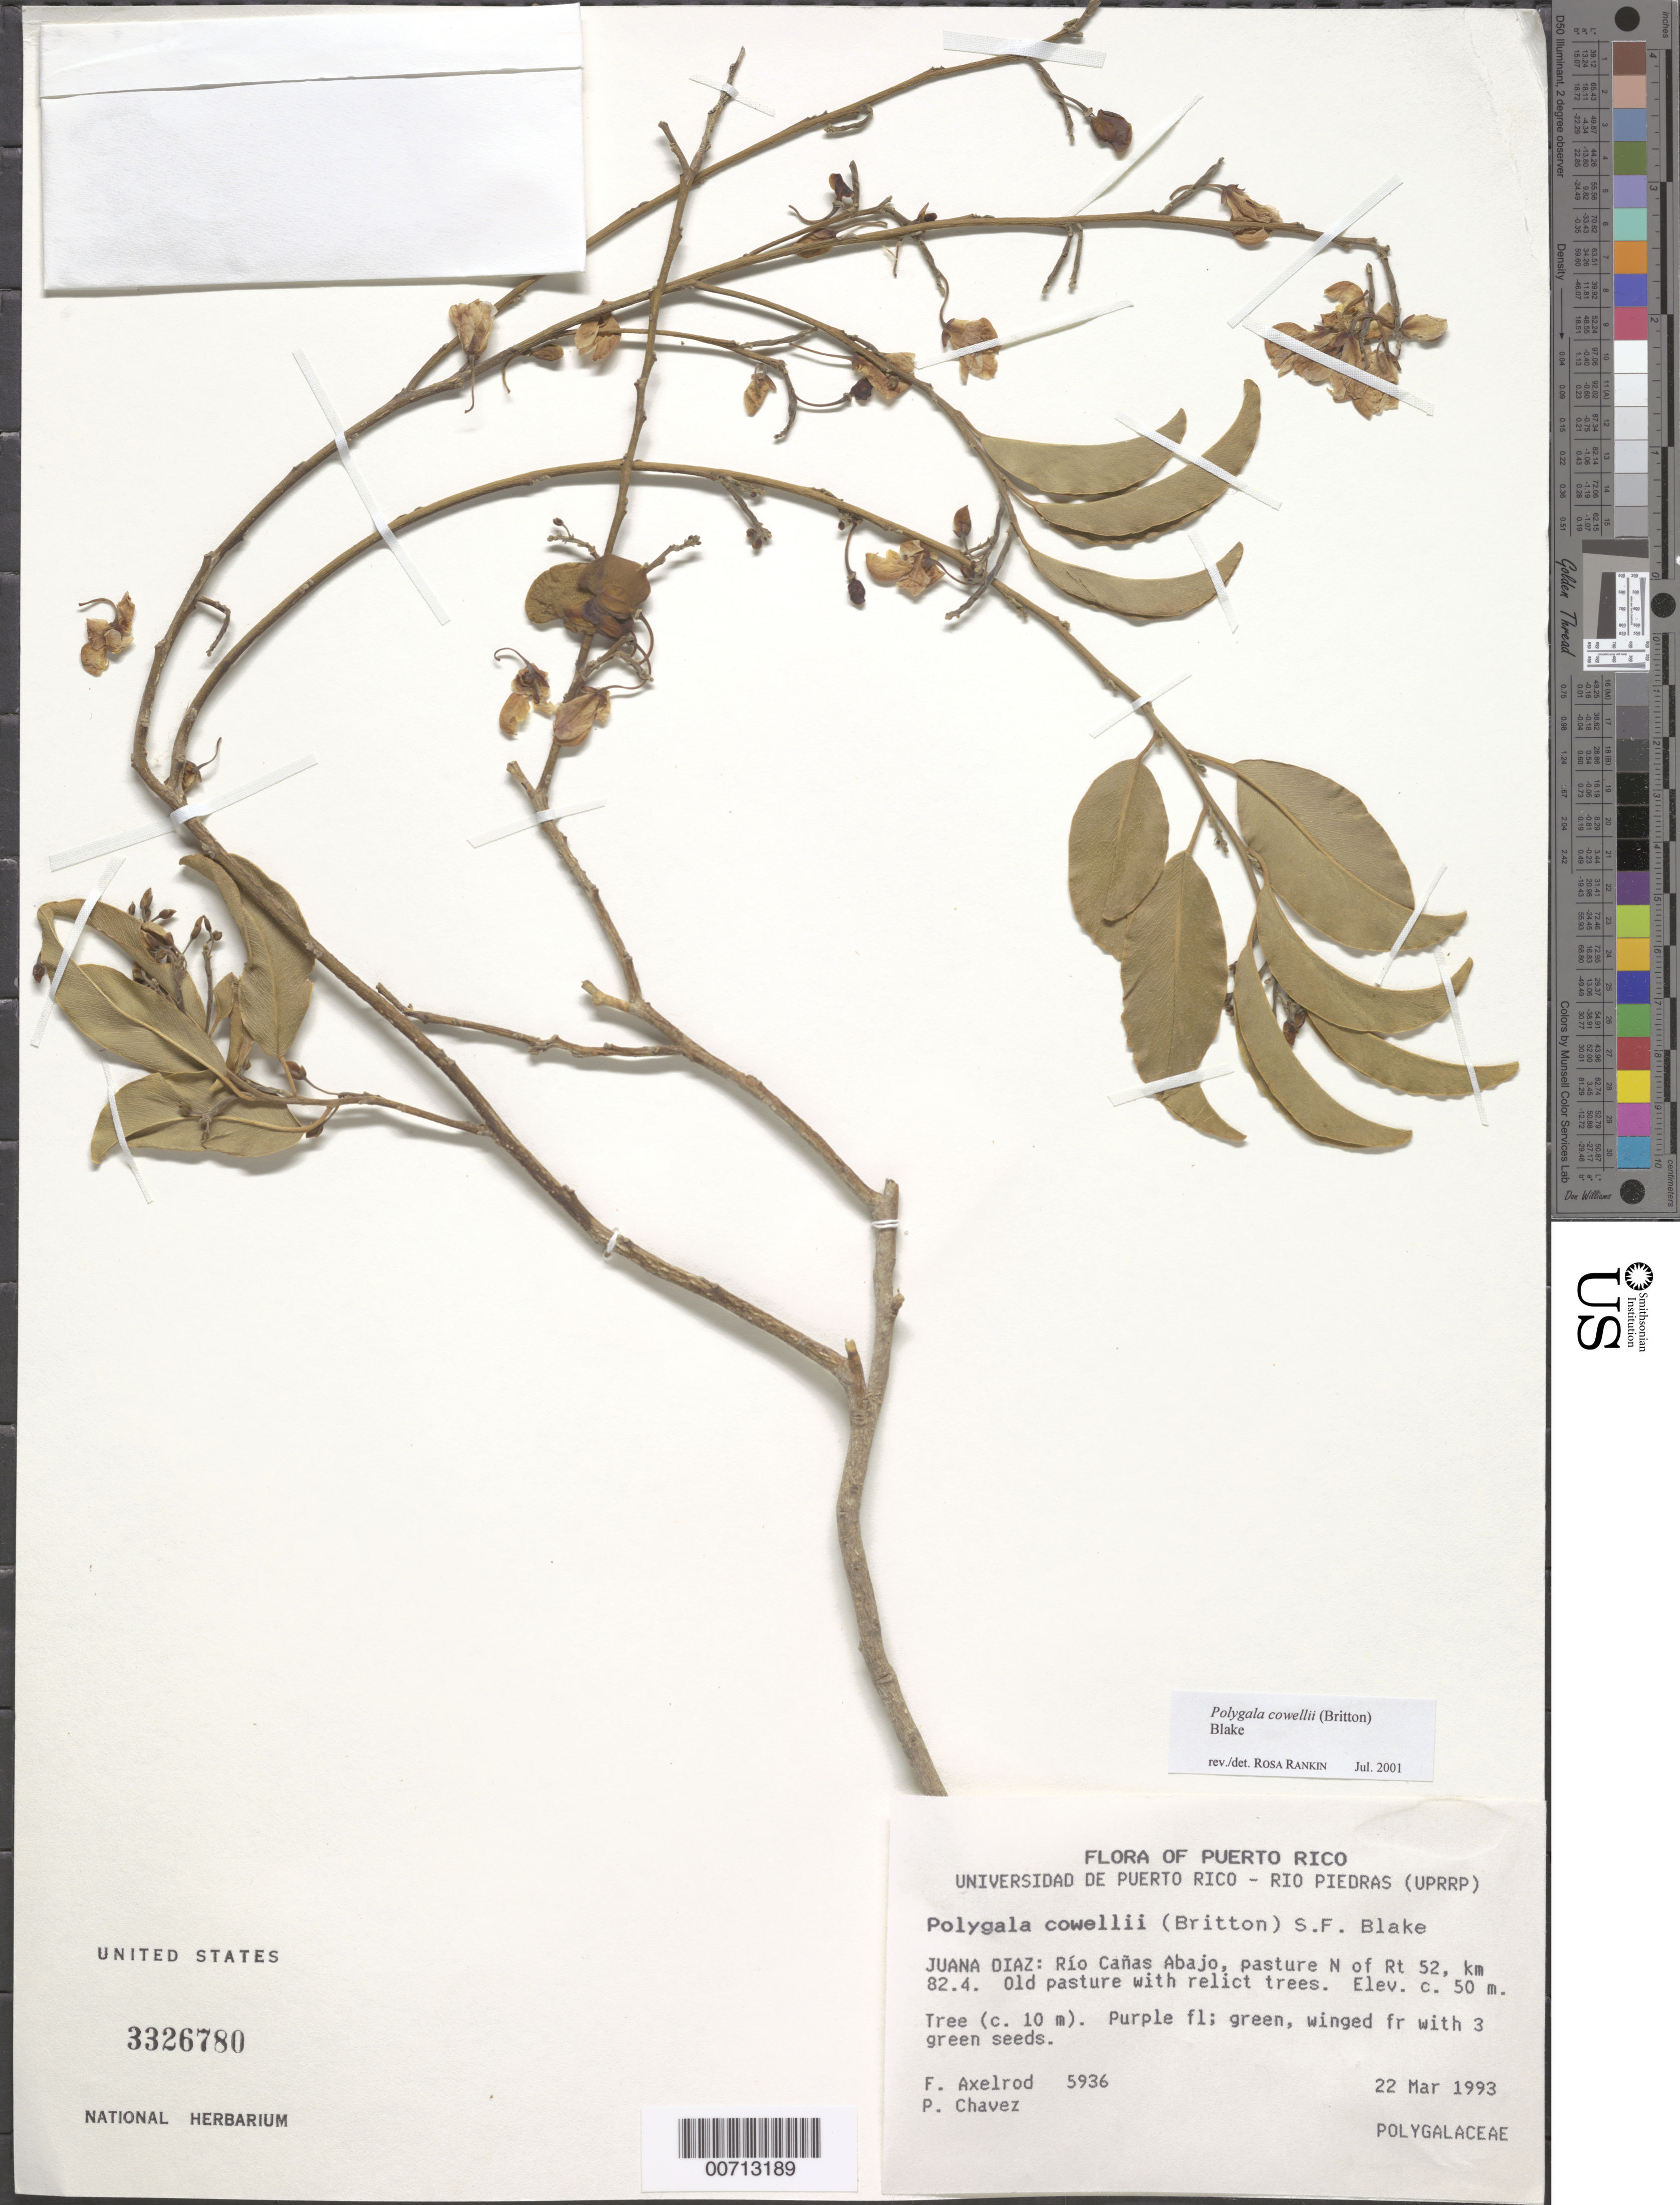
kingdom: Plantae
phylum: Tracheophyta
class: Magnoliopsida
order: Fabales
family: Polygalaceae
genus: Phlebotaenia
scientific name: Phlebotaenia cowellii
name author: Britton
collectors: F. S. Axelrod & P. Chavez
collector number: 5936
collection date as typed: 22 Mar 1993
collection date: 1993-03-22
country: Puerto Rico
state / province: Juana Diaz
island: Greater Antilles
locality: Rio Canas Abajo, pasture N of Rt 52, km 82.4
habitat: Old pasture w/relict trees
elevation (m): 50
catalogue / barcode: US 3326780